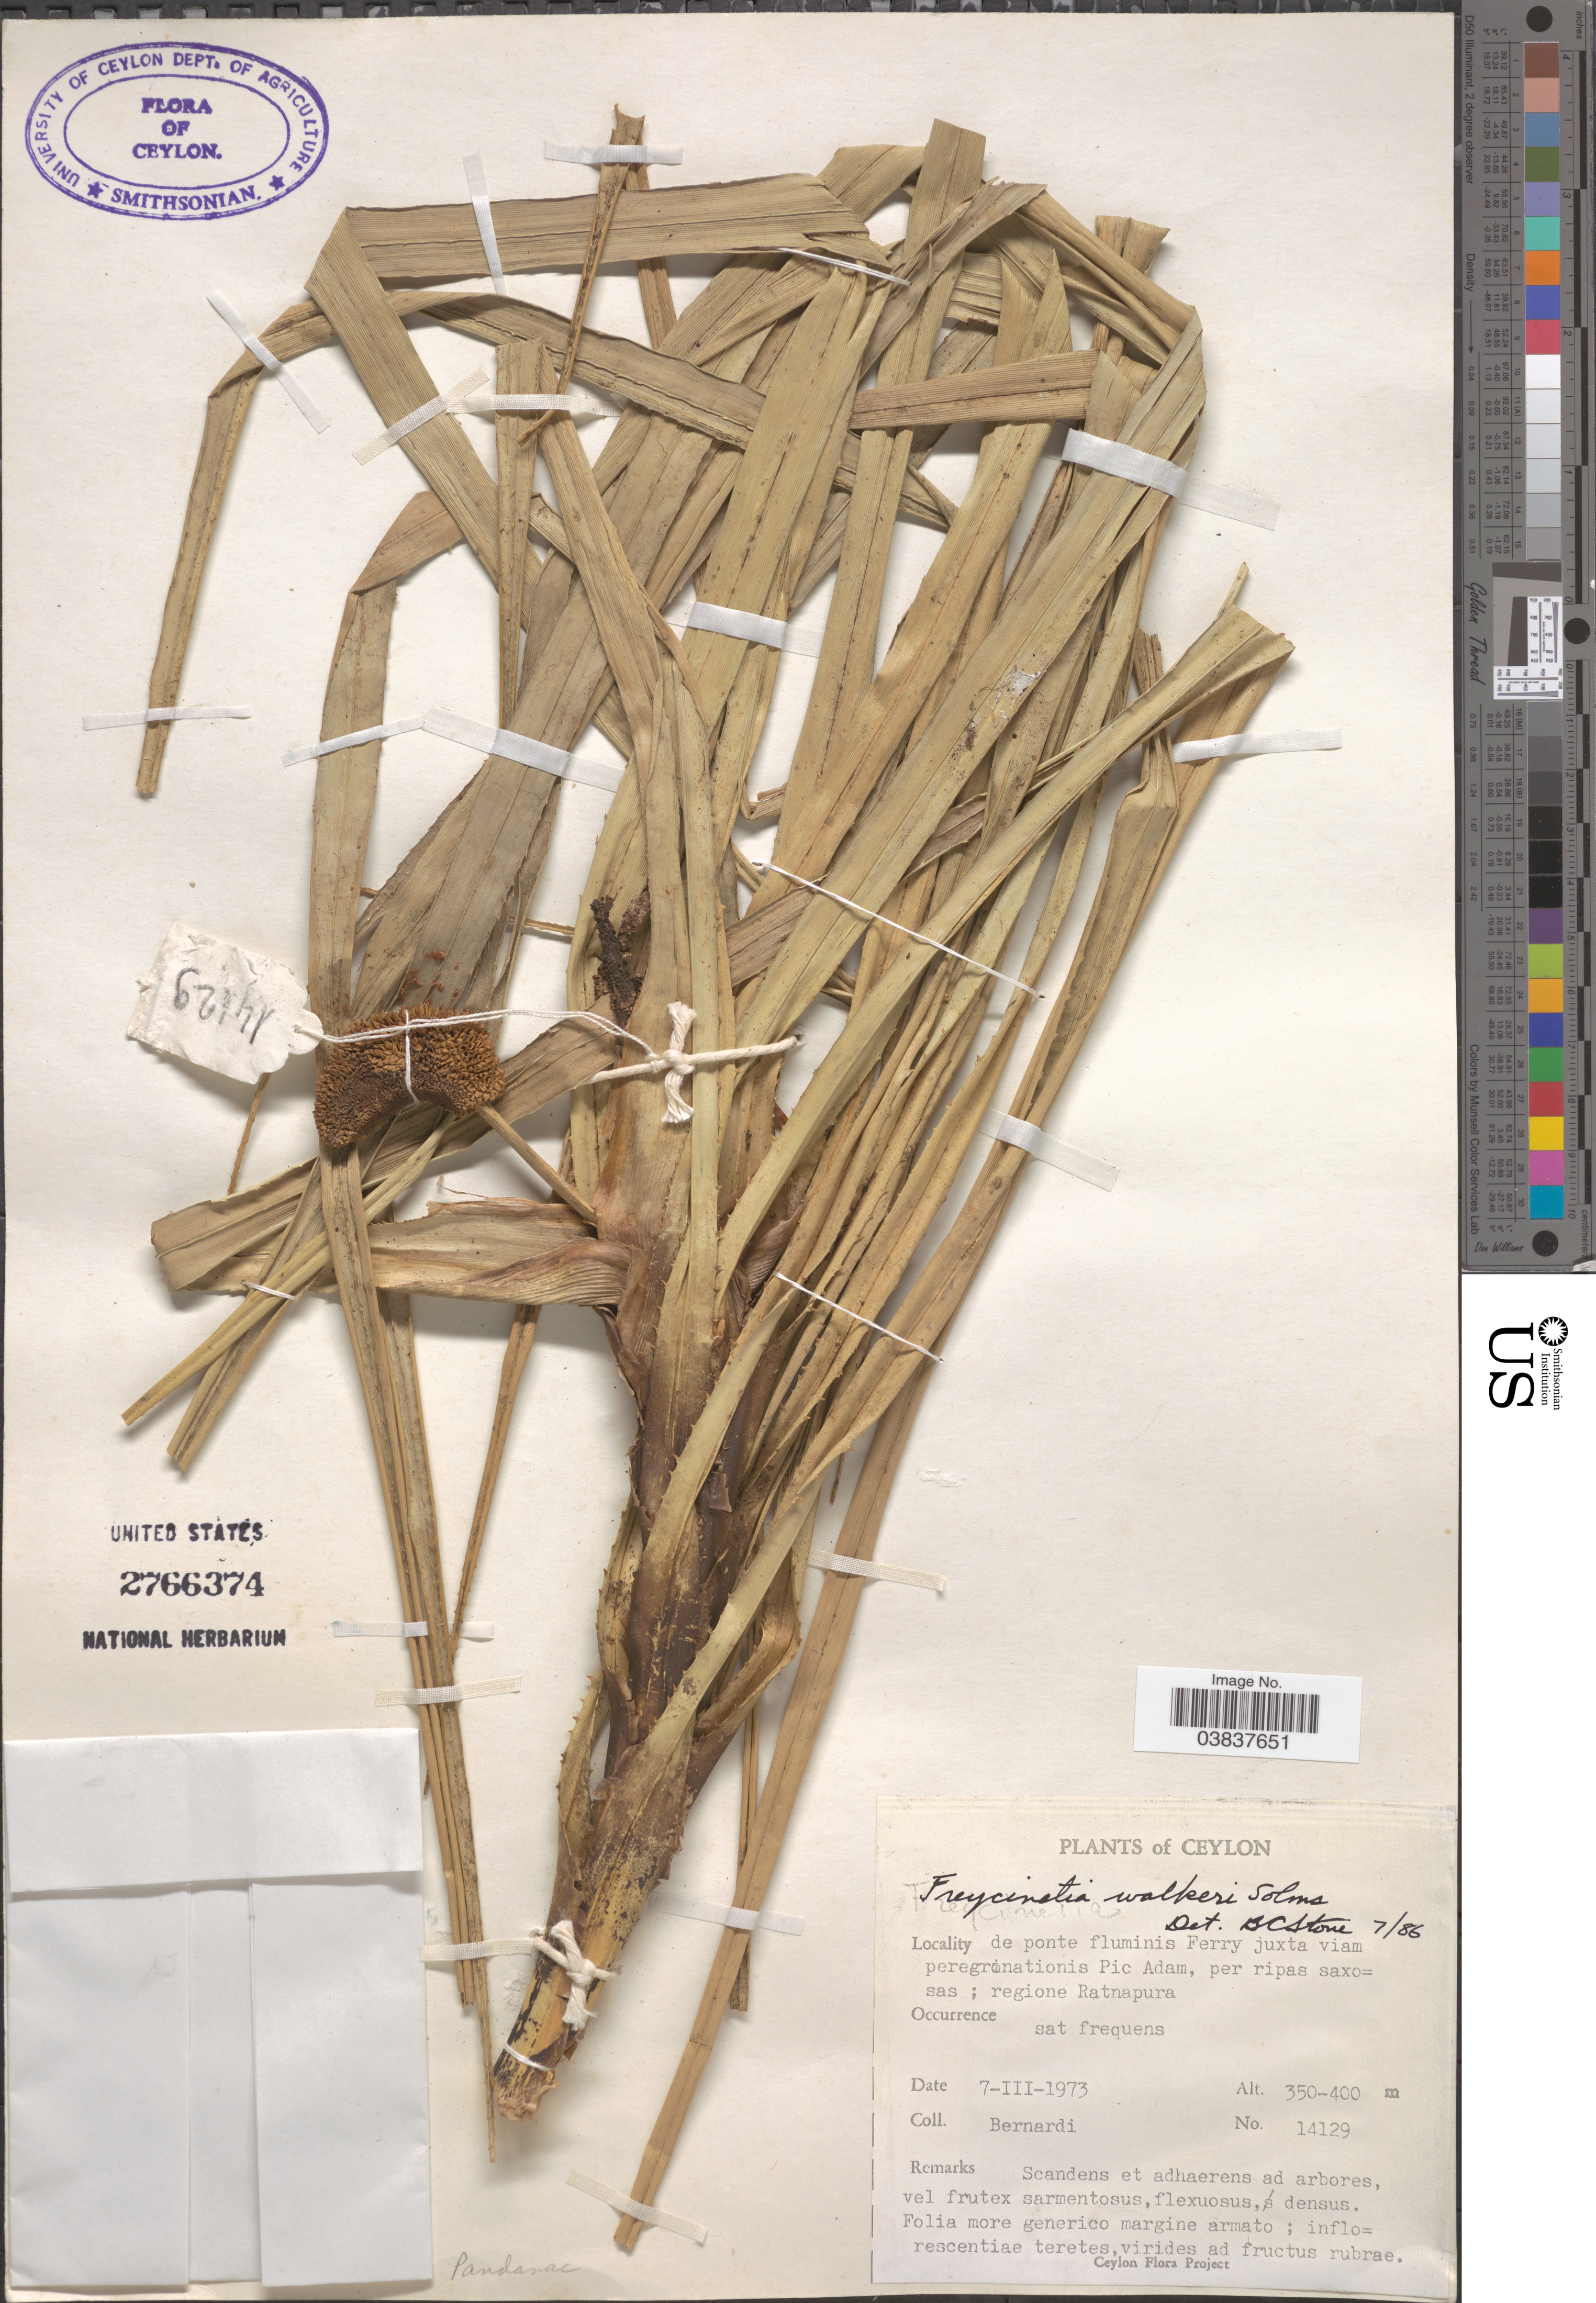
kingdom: Plantae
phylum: Tracheophyta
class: Liliopsida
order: Pandanales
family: Pandanaceae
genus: Freycinetia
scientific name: Freycinetia walkeri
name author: Solms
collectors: Bernardi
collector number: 14129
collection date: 1973-03-07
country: Sri Lanka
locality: Ceylon. De ponte fluminis Ferry juxta viam peregronationis Pic Adam, per ripas saxo=sas; regione Ratnapura.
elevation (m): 350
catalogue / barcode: US 2766374